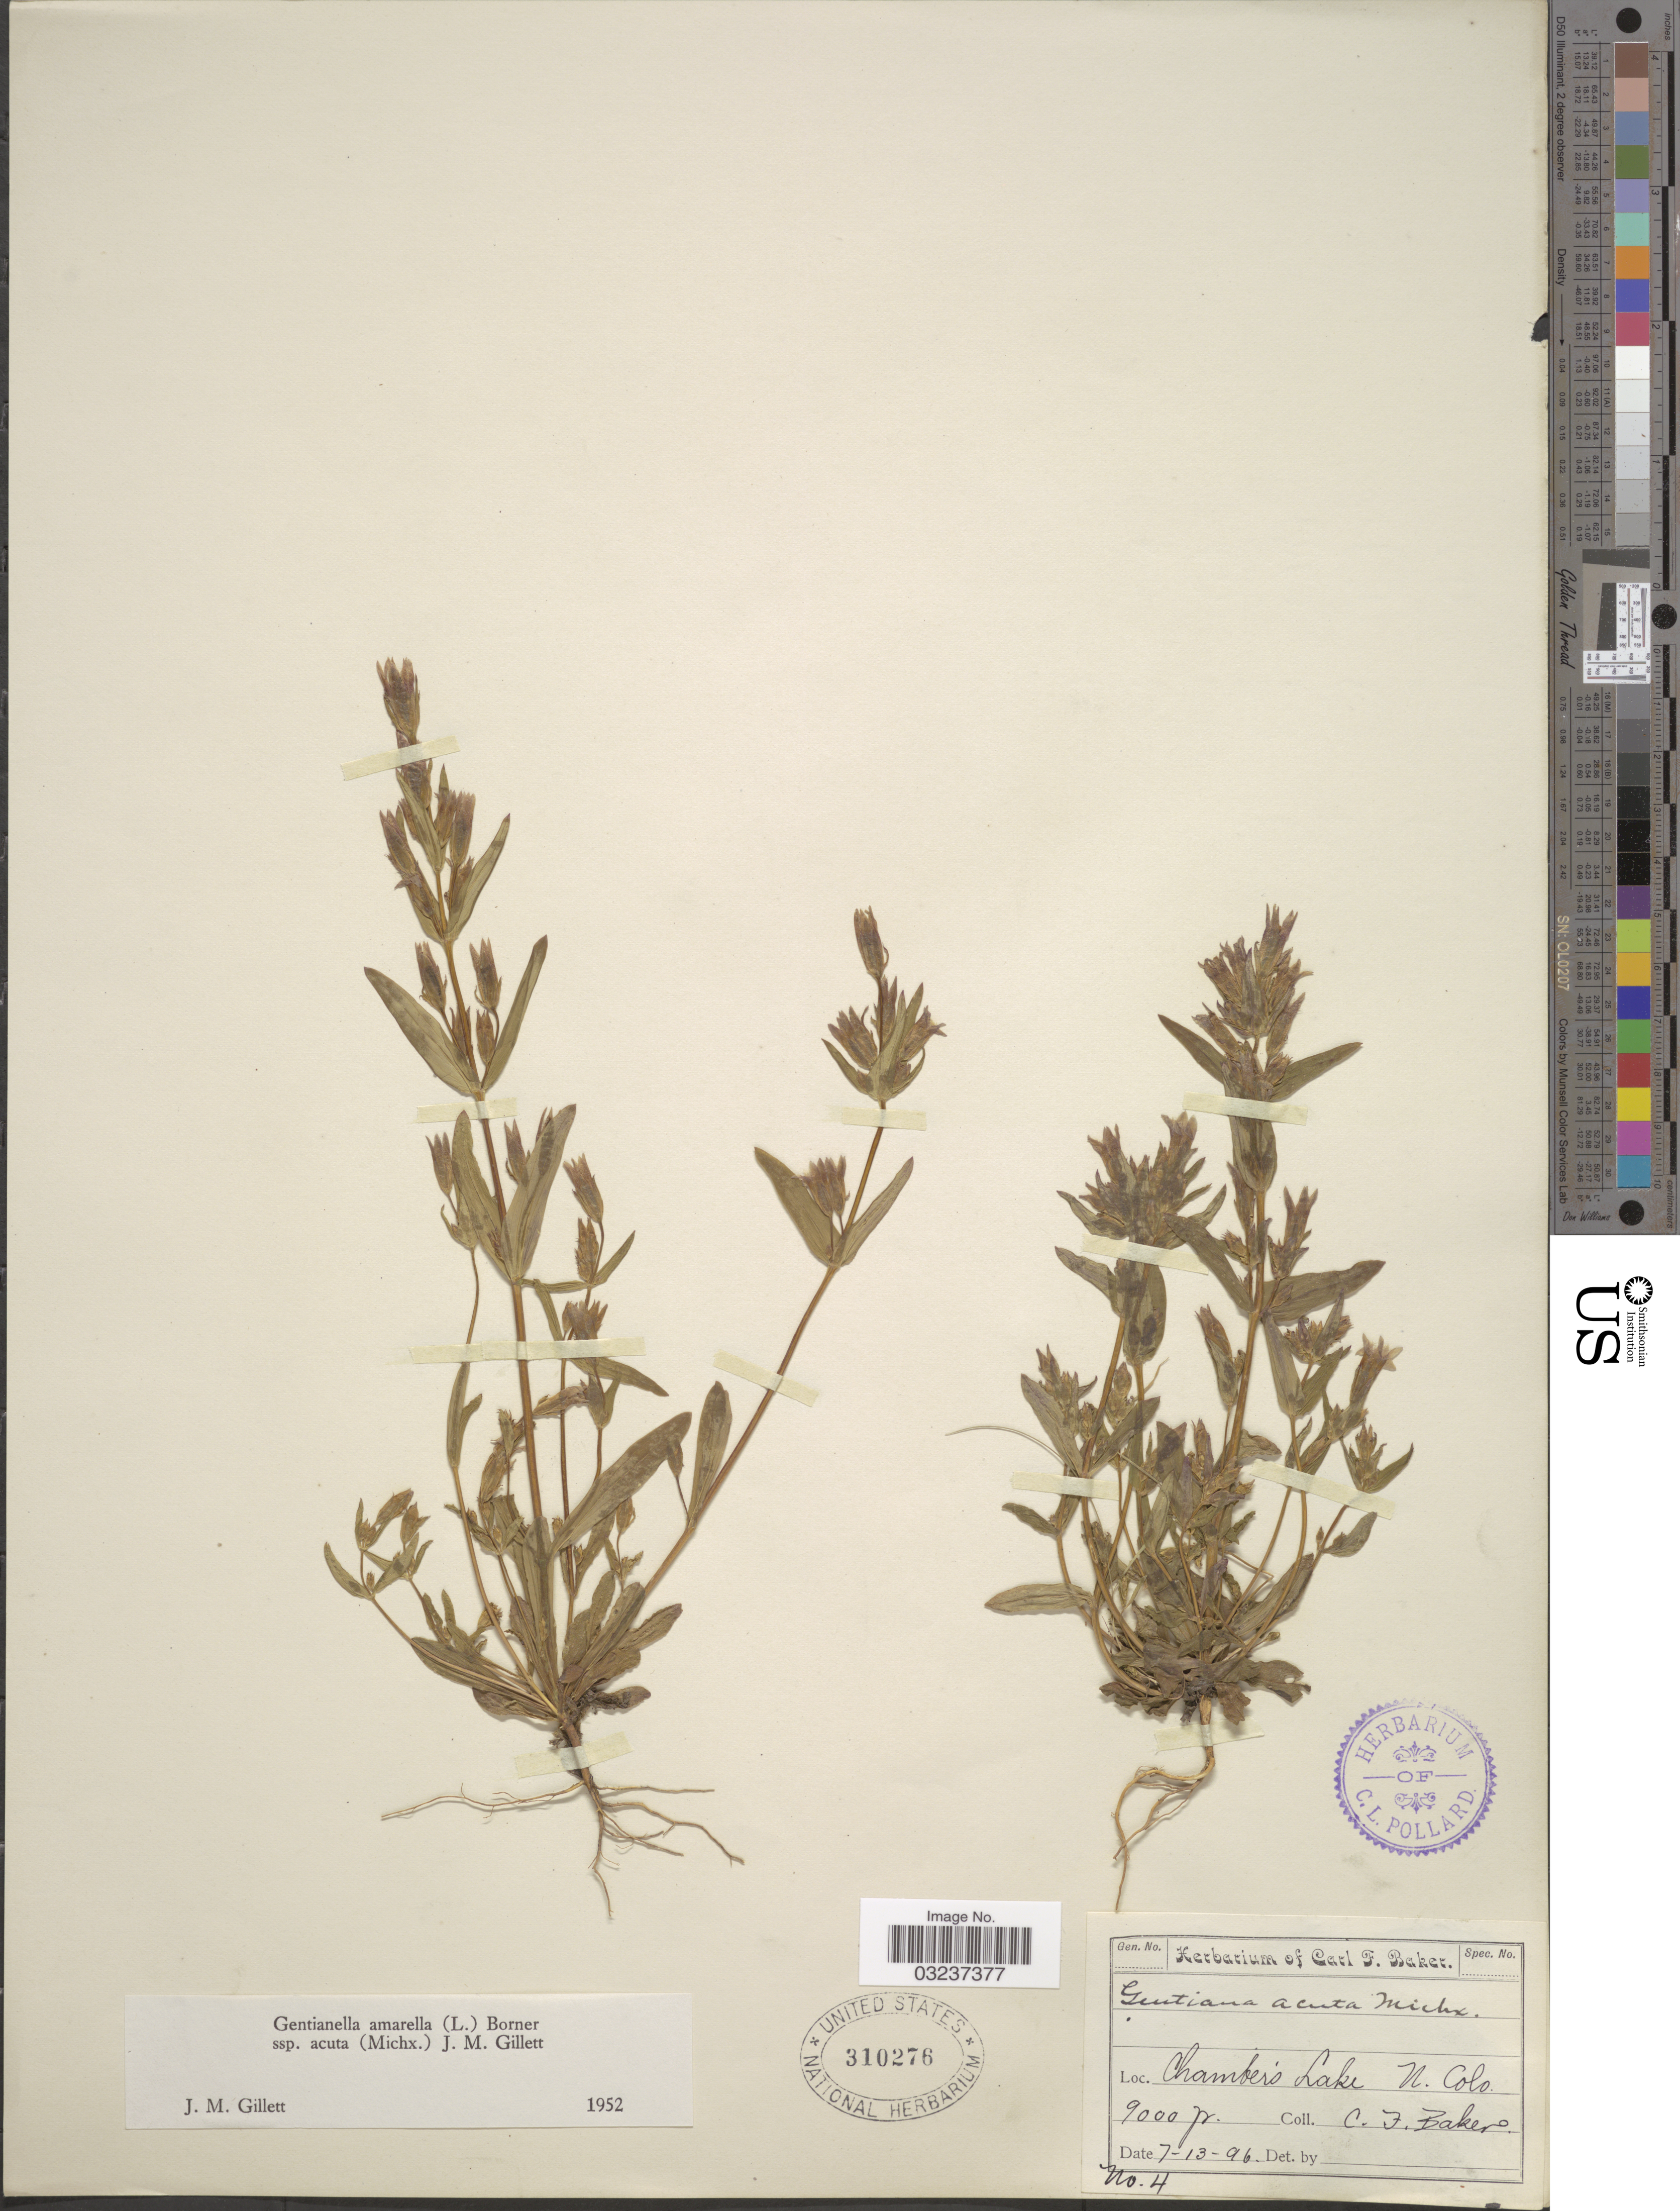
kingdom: Plantae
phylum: Tracheophyta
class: Magnoliopsida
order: Gentianales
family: Gentianaceae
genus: Gentianella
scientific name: Gentianella amarella subsp. acuta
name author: (Michx.) J.M. Gillett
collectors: C. F. Baker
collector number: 4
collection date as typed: Transcribed d/m/y: 13/7/96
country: United States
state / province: Colorado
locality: Chamber's Lake. N. Colo.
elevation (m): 2743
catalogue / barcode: US 310276